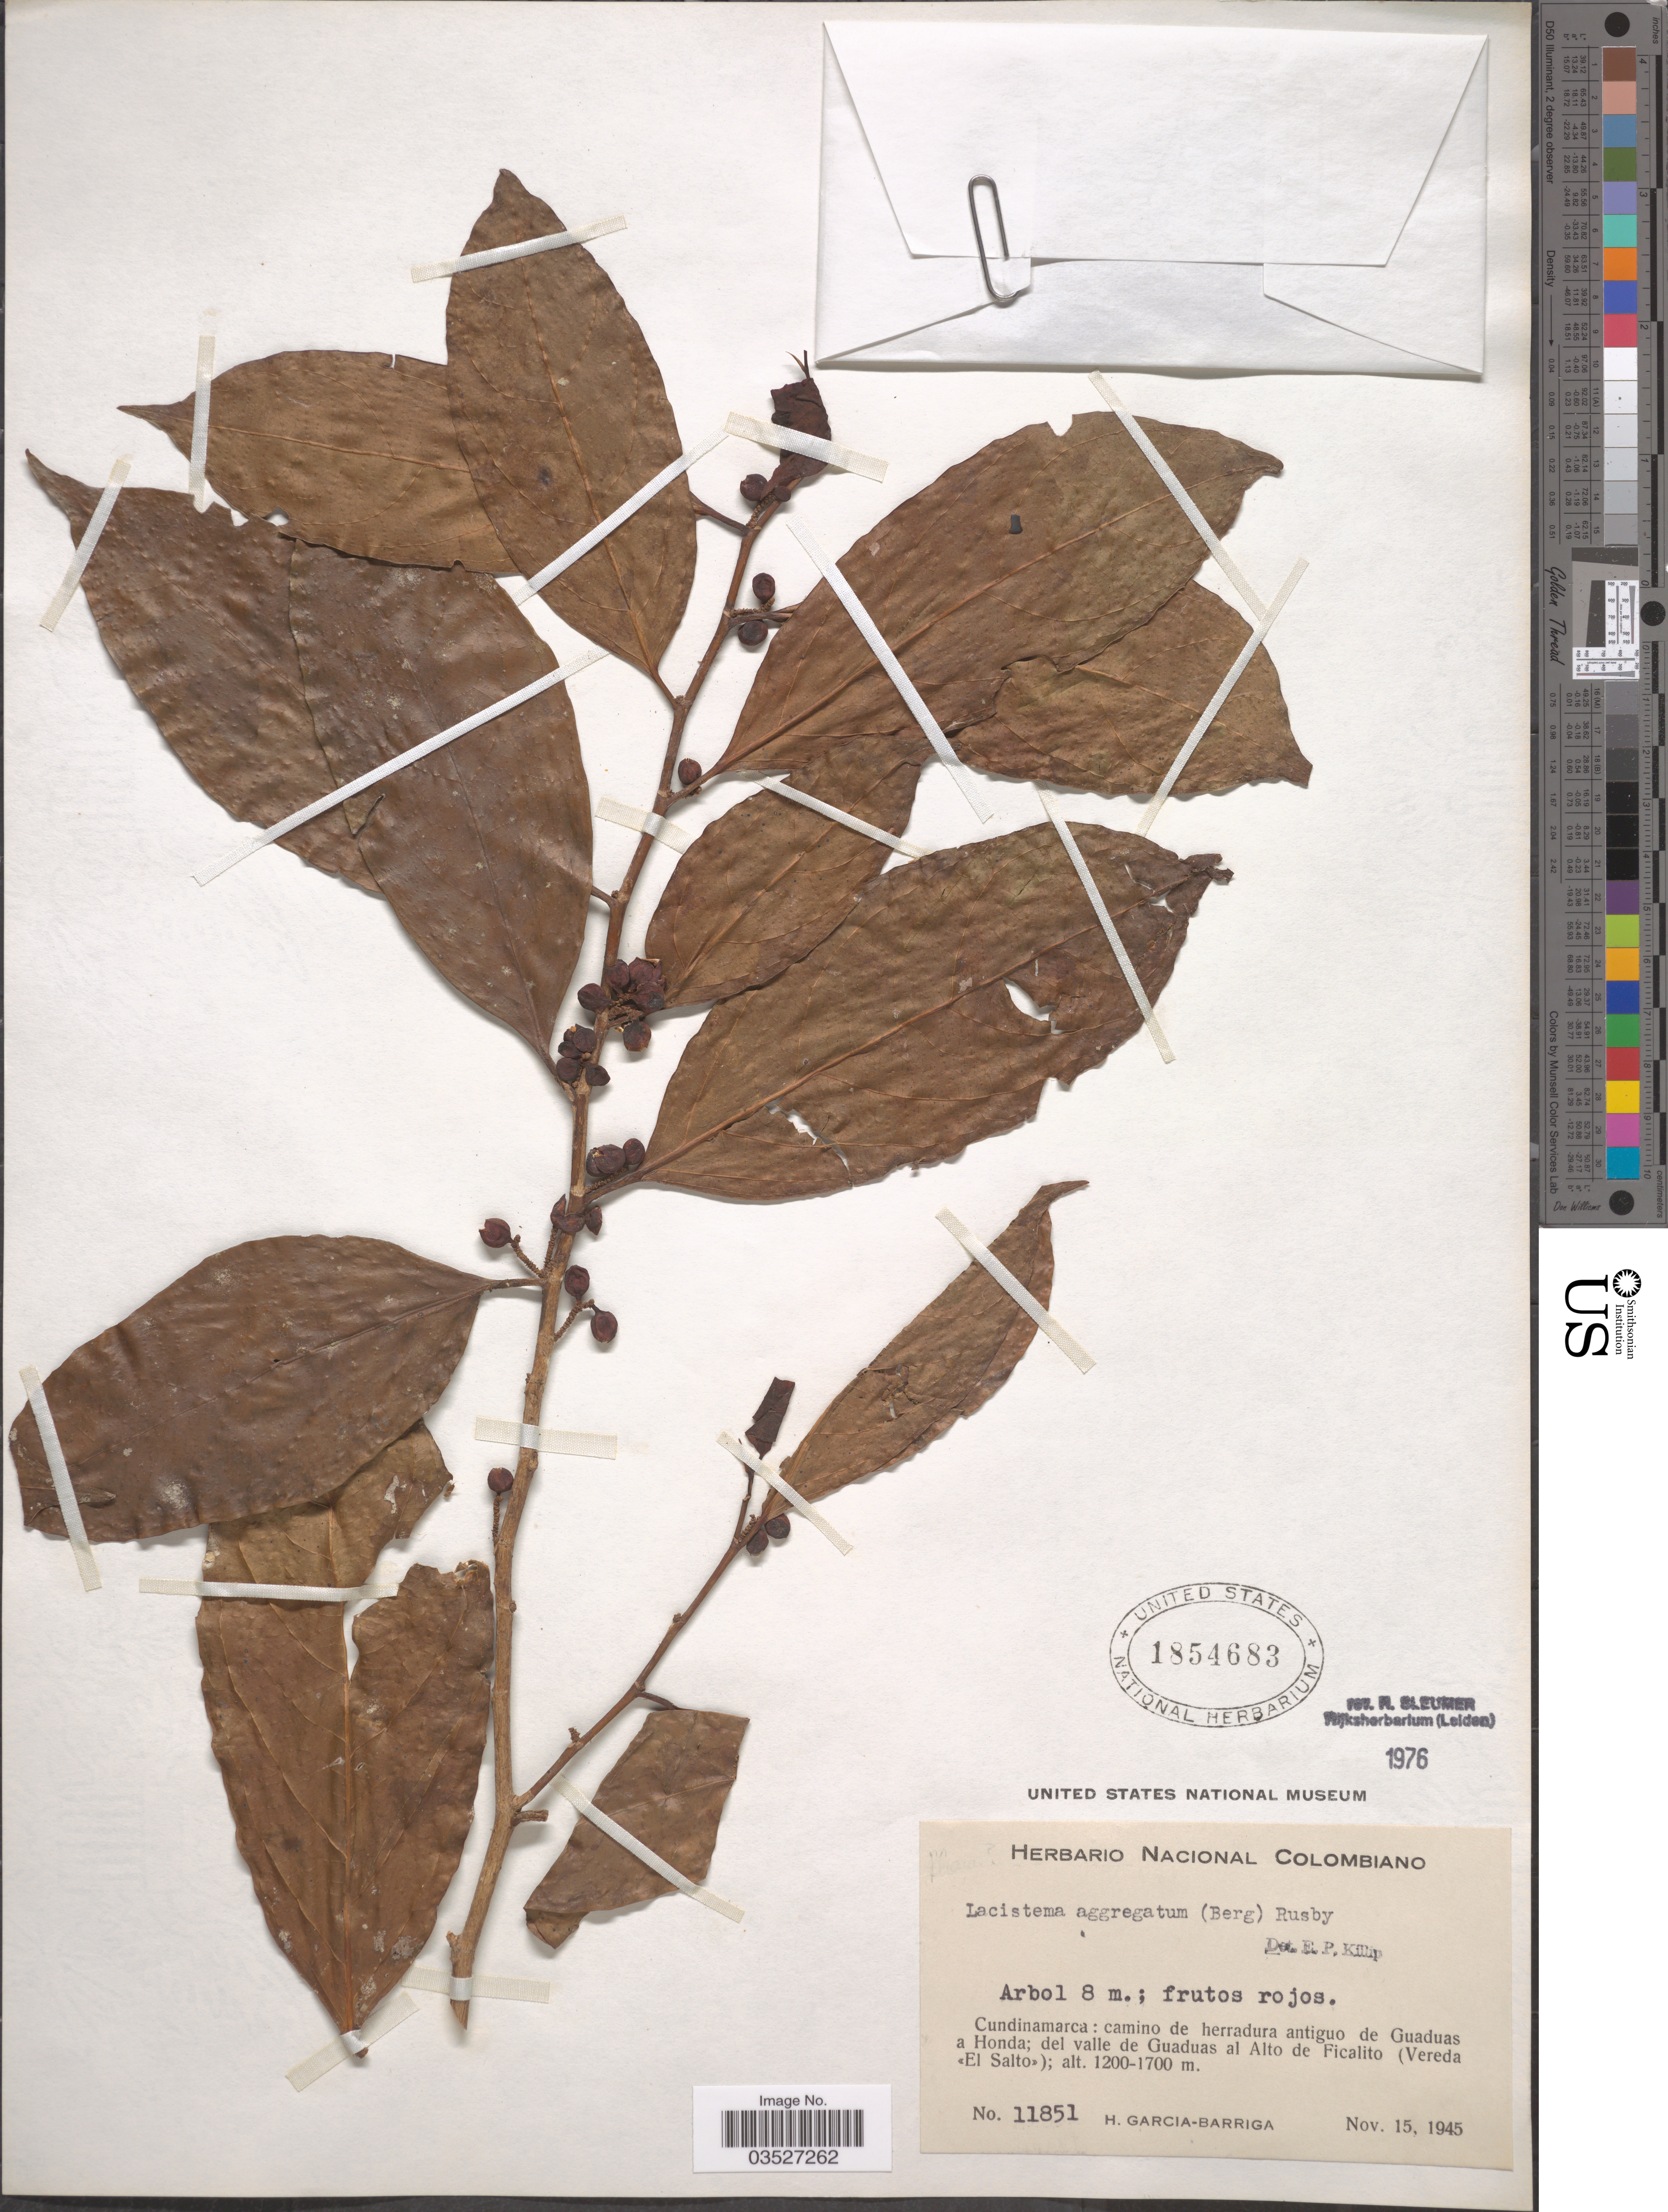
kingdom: Plantae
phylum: Tracheophyta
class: Magnoliopsida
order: Malpighiales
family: Lacistemataceae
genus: Lacistema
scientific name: Lacistema aggregatum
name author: (P.J. Bergius) Rusby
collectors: H. García Barriga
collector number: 11851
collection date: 1945-11-15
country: Colombia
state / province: Cundinamarca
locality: Camino de herradura antiguo de Guaduas a Honda; del valle de Guaduas al Alto de Ficalito (Vereda «El Salto»).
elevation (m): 1200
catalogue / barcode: US 1854683